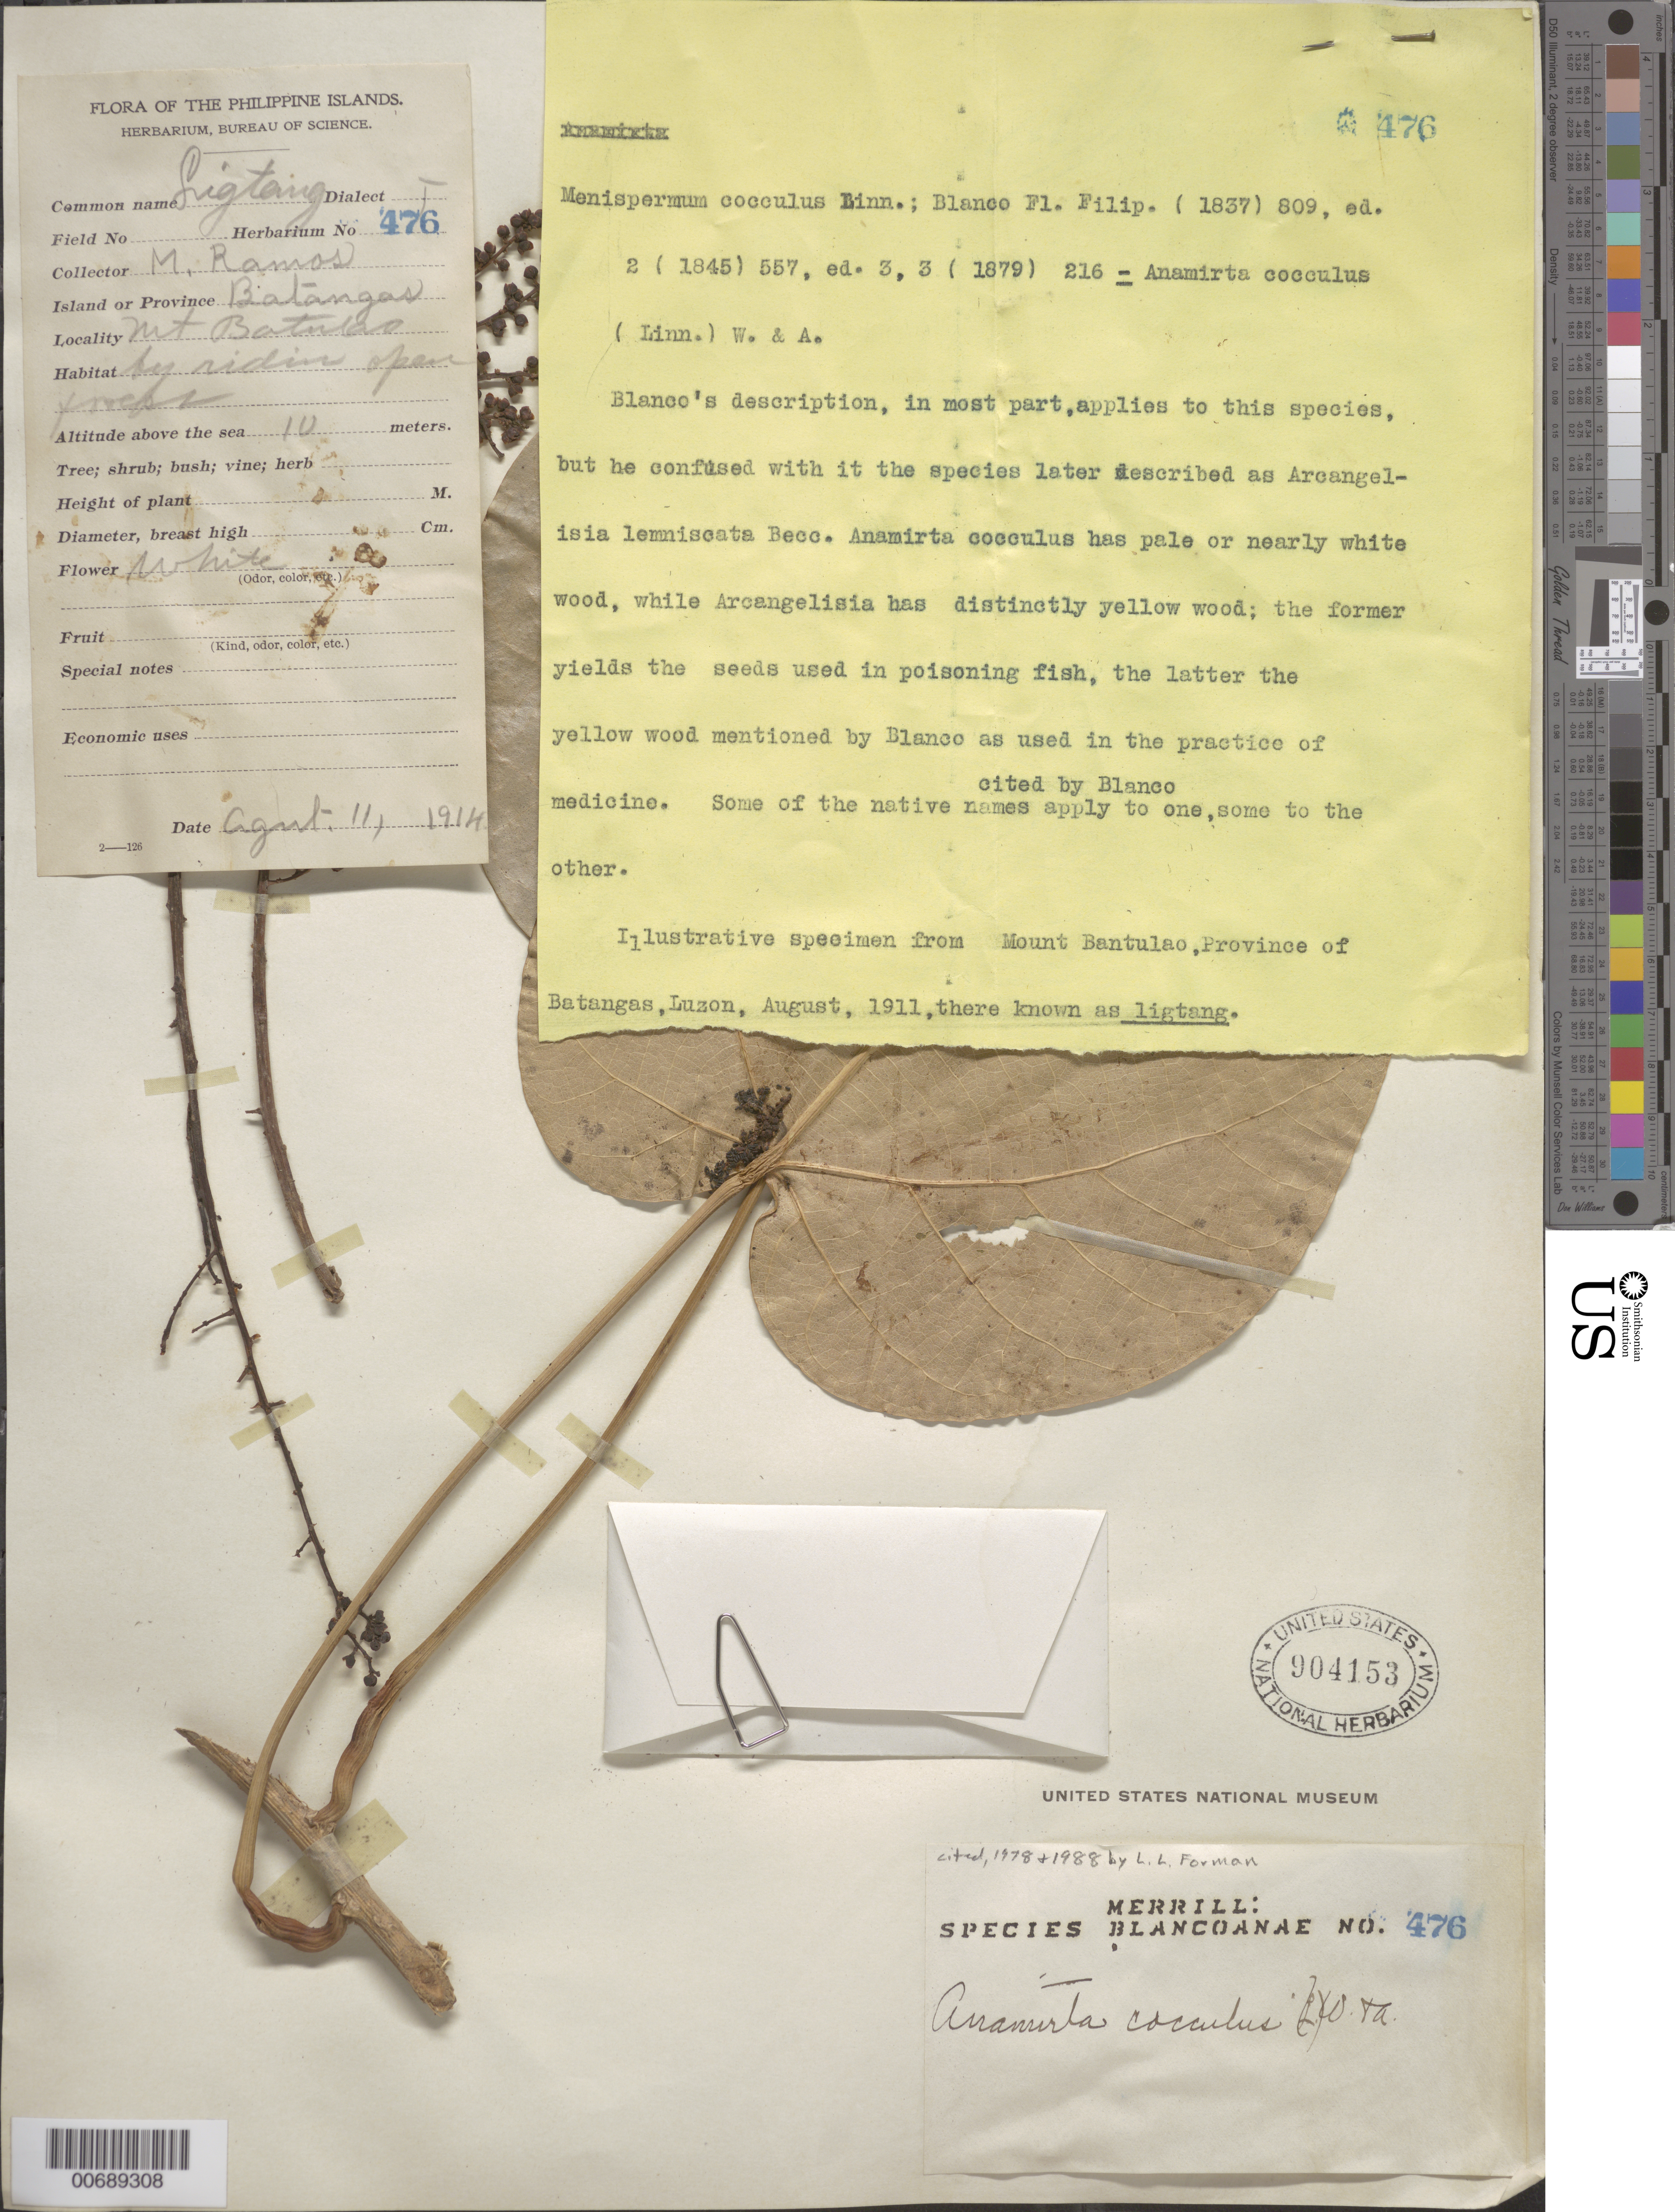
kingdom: Plantae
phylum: Tracheophyta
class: Magnoliopsida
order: Ranunculales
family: Menispermaceae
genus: Anamirta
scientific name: Anamirta cocculus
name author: (L.) Wight & Arn.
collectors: M. Ramos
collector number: Sp. Blancoan. 0476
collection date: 1914-08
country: Philippines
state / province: Calabarzon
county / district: Batangas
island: Luzon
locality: Batangas, Mt. Batulao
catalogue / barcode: US 904153